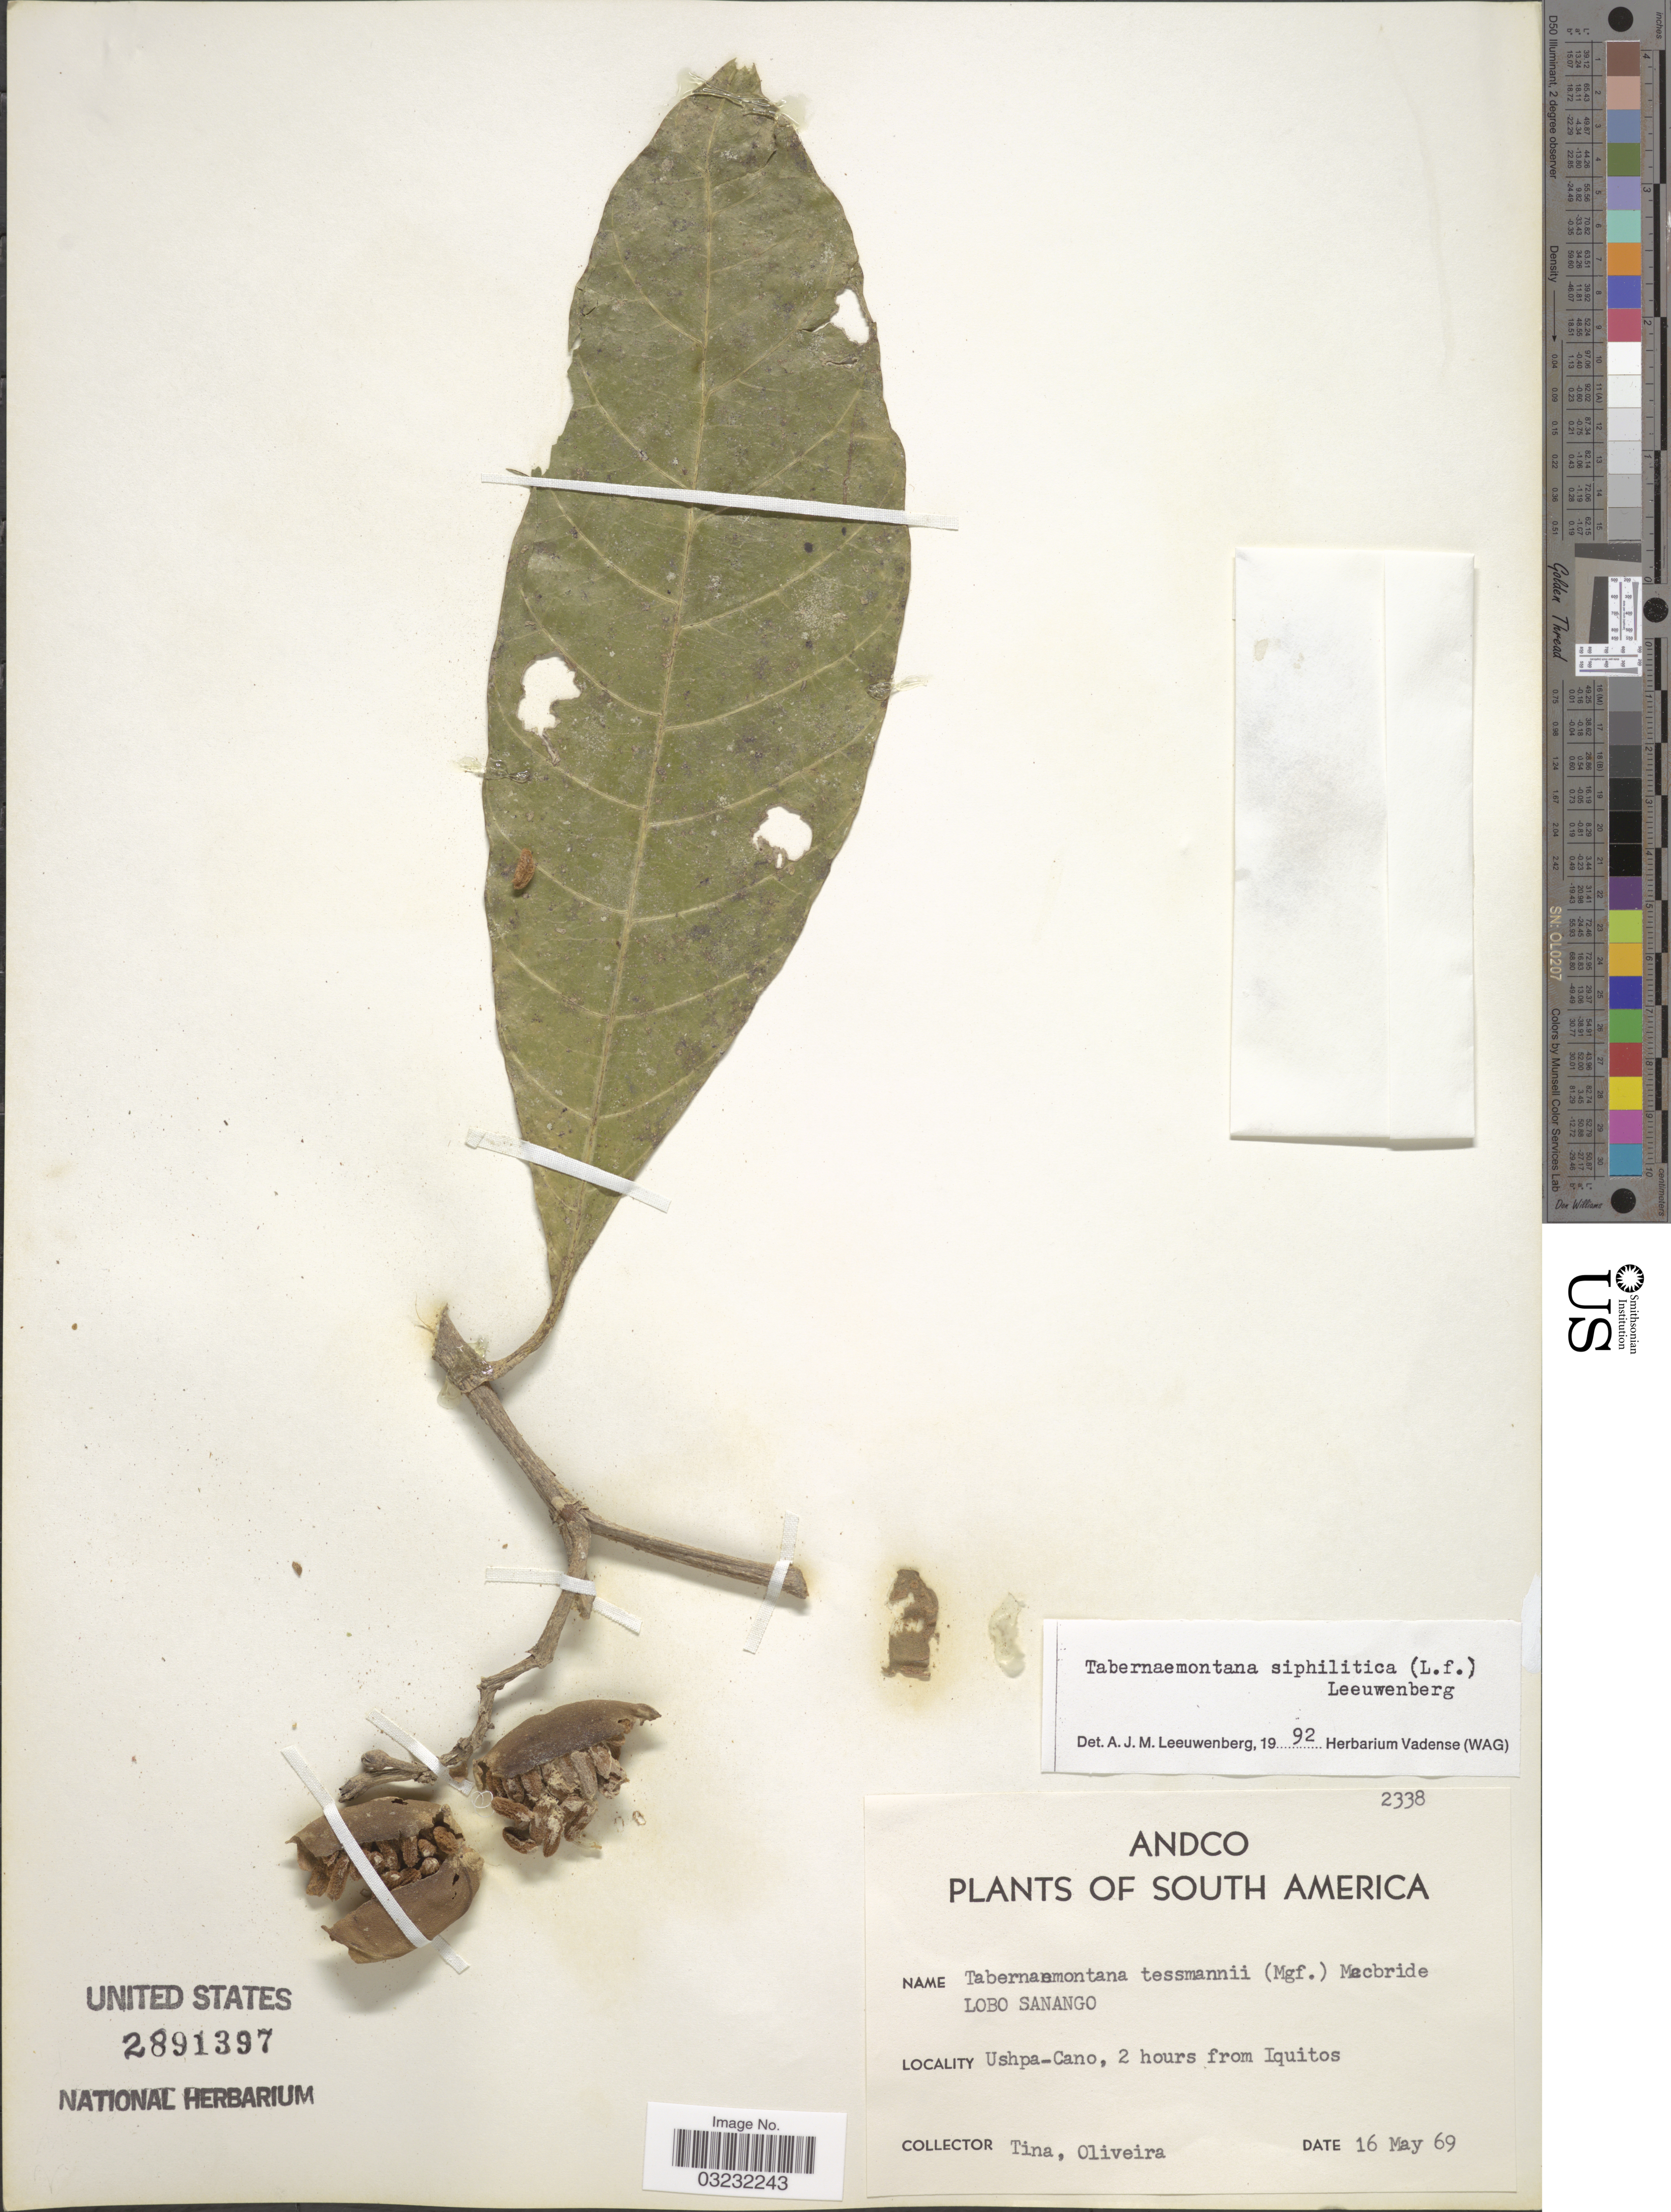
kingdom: Plantae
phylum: Tracheophyta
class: Magnoliopsida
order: Gentianales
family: Apocynaceae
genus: Tabernaemontana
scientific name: Tabernaemontana siphilitica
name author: (L. f.) Leeuwenb.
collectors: -. Tina & -. Oliveira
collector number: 2338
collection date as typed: Transcribed d/m/y: 16/5/69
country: Peru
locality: Andco, South America, Ushpa-Cano, 2 hours from Iquitos.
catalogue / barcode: US 2891397